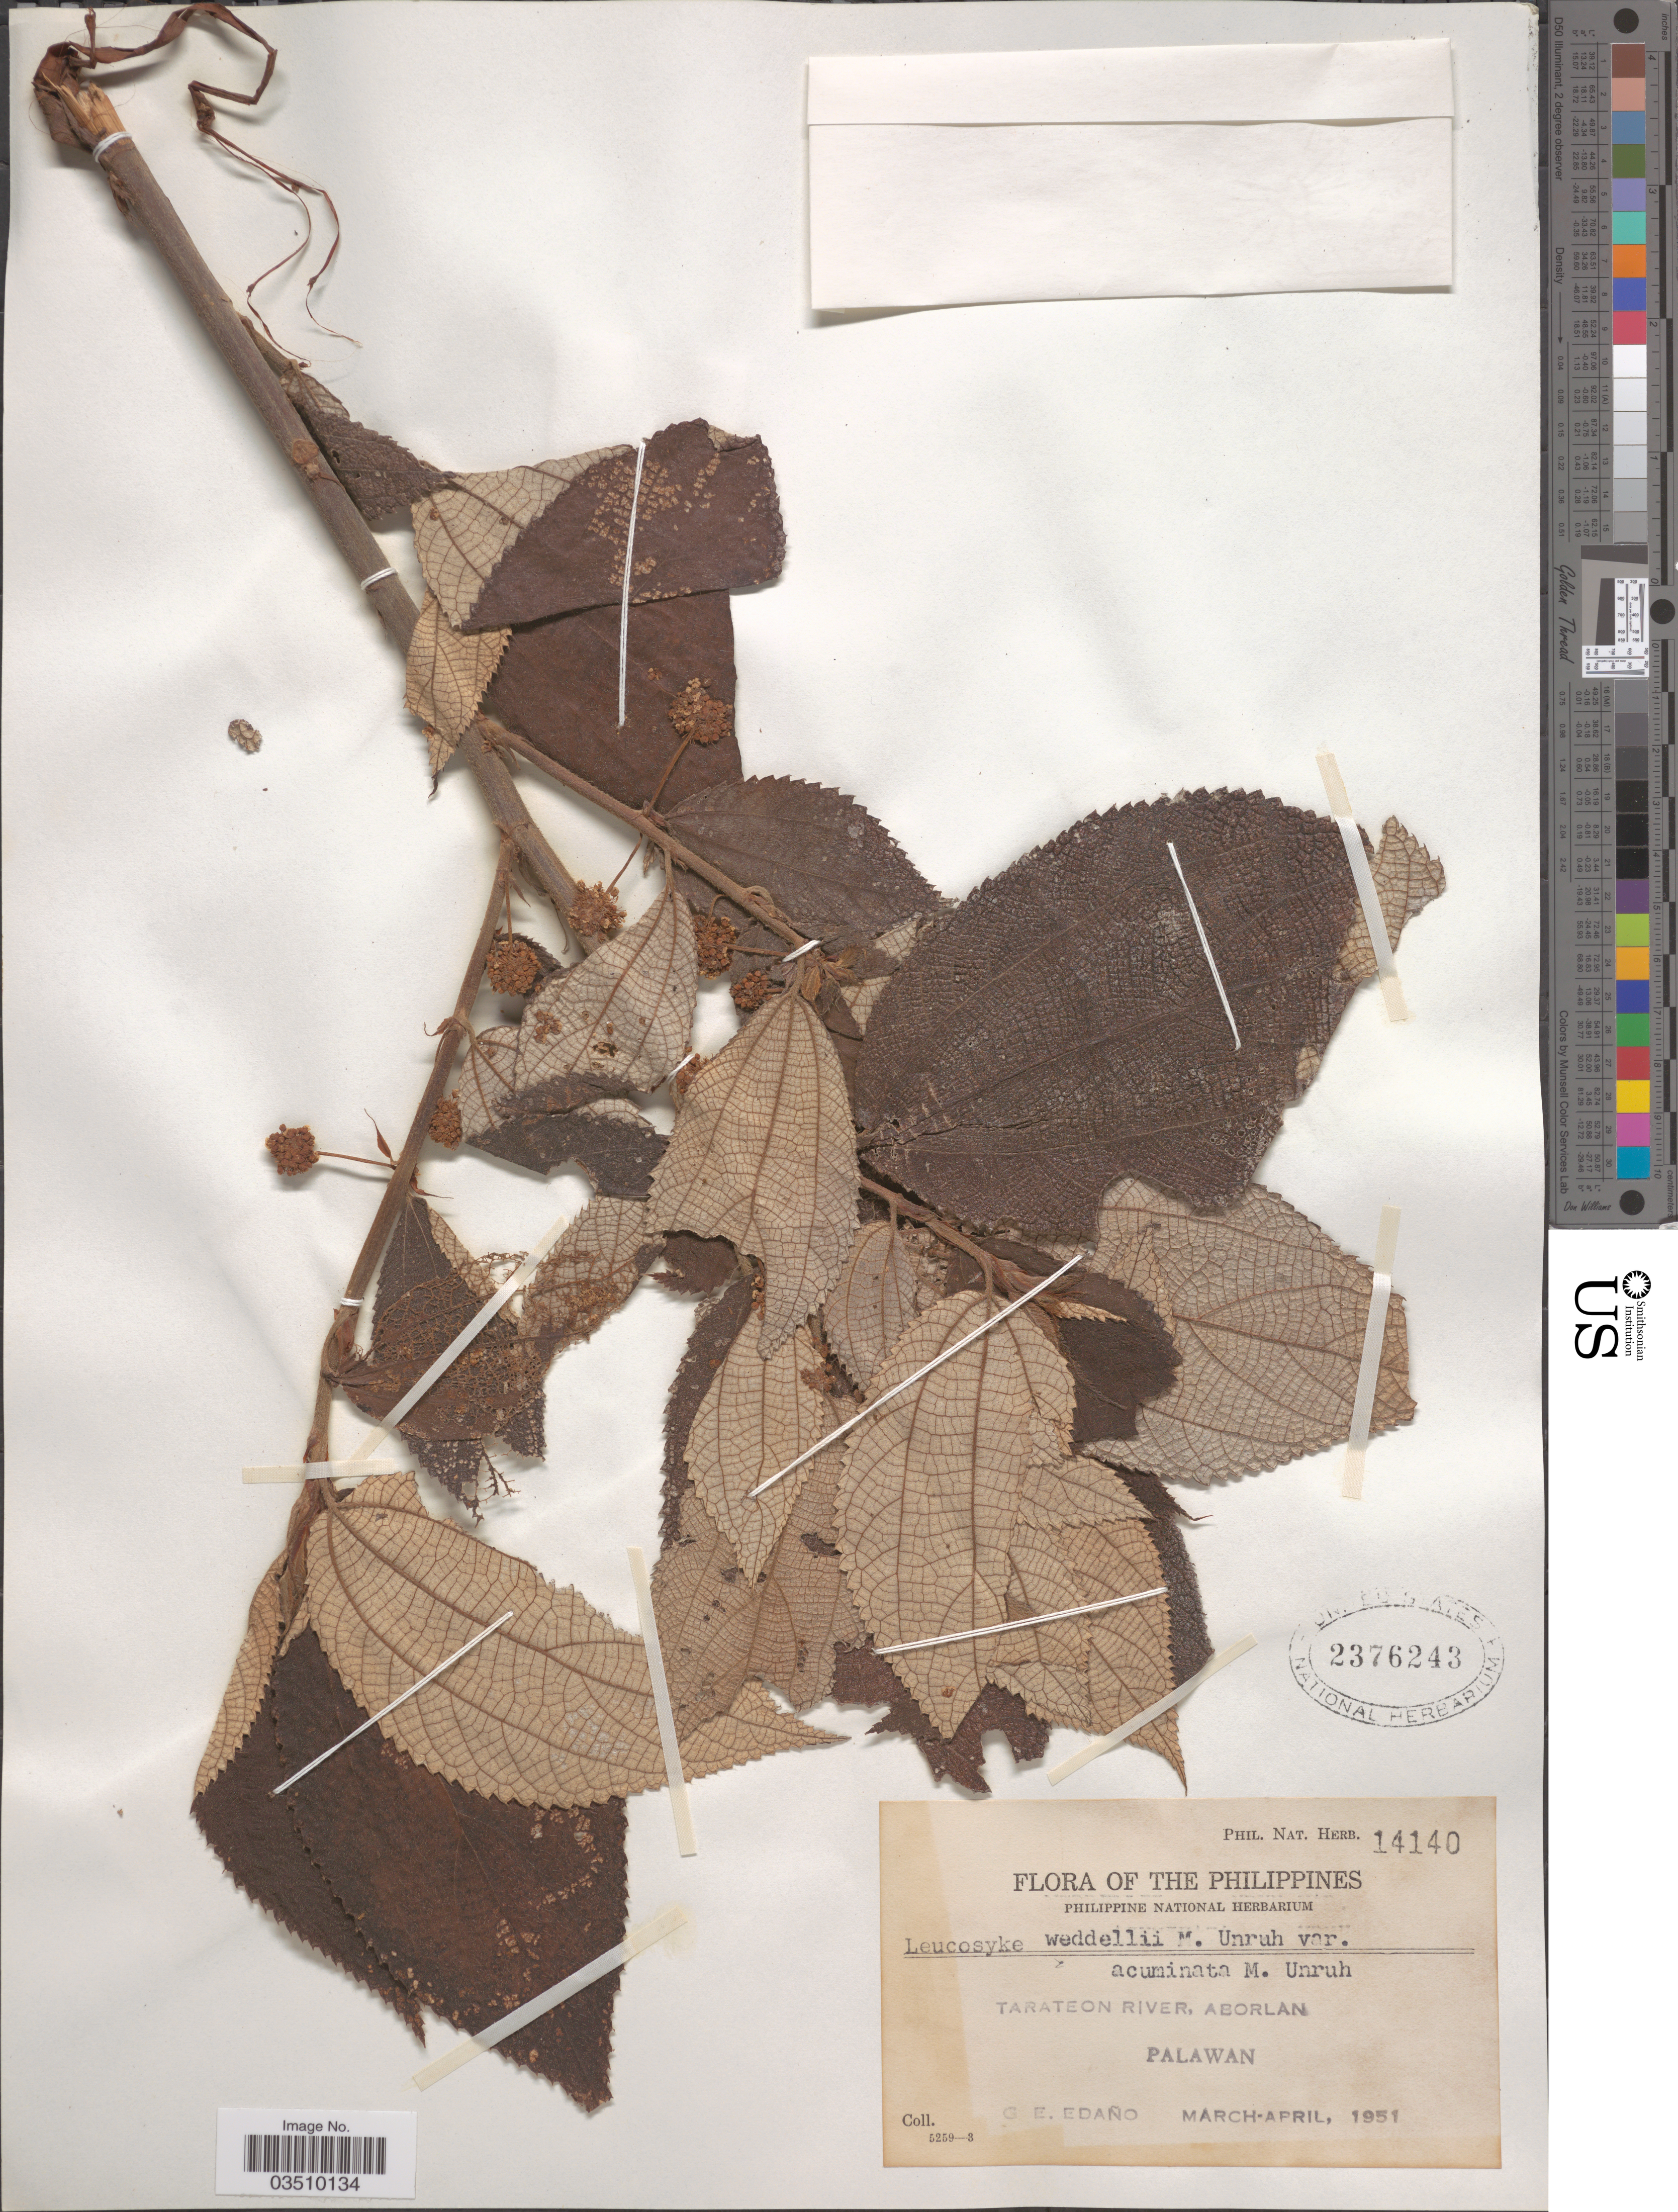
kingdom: Plantae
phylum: Tracheophyta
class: Magnoliopsida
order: Rosales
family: Urticaceae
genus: Leucosyke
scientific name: Leucosyke weddellii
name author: Unruh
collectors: G. E. Edaño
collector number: Phil. Nat. Herb. 14140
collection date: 1951-03/1951-04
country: Philippines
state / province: Mimaropa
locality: Tarateon River, Aborlan. Palawan.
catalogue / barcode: US 2376243